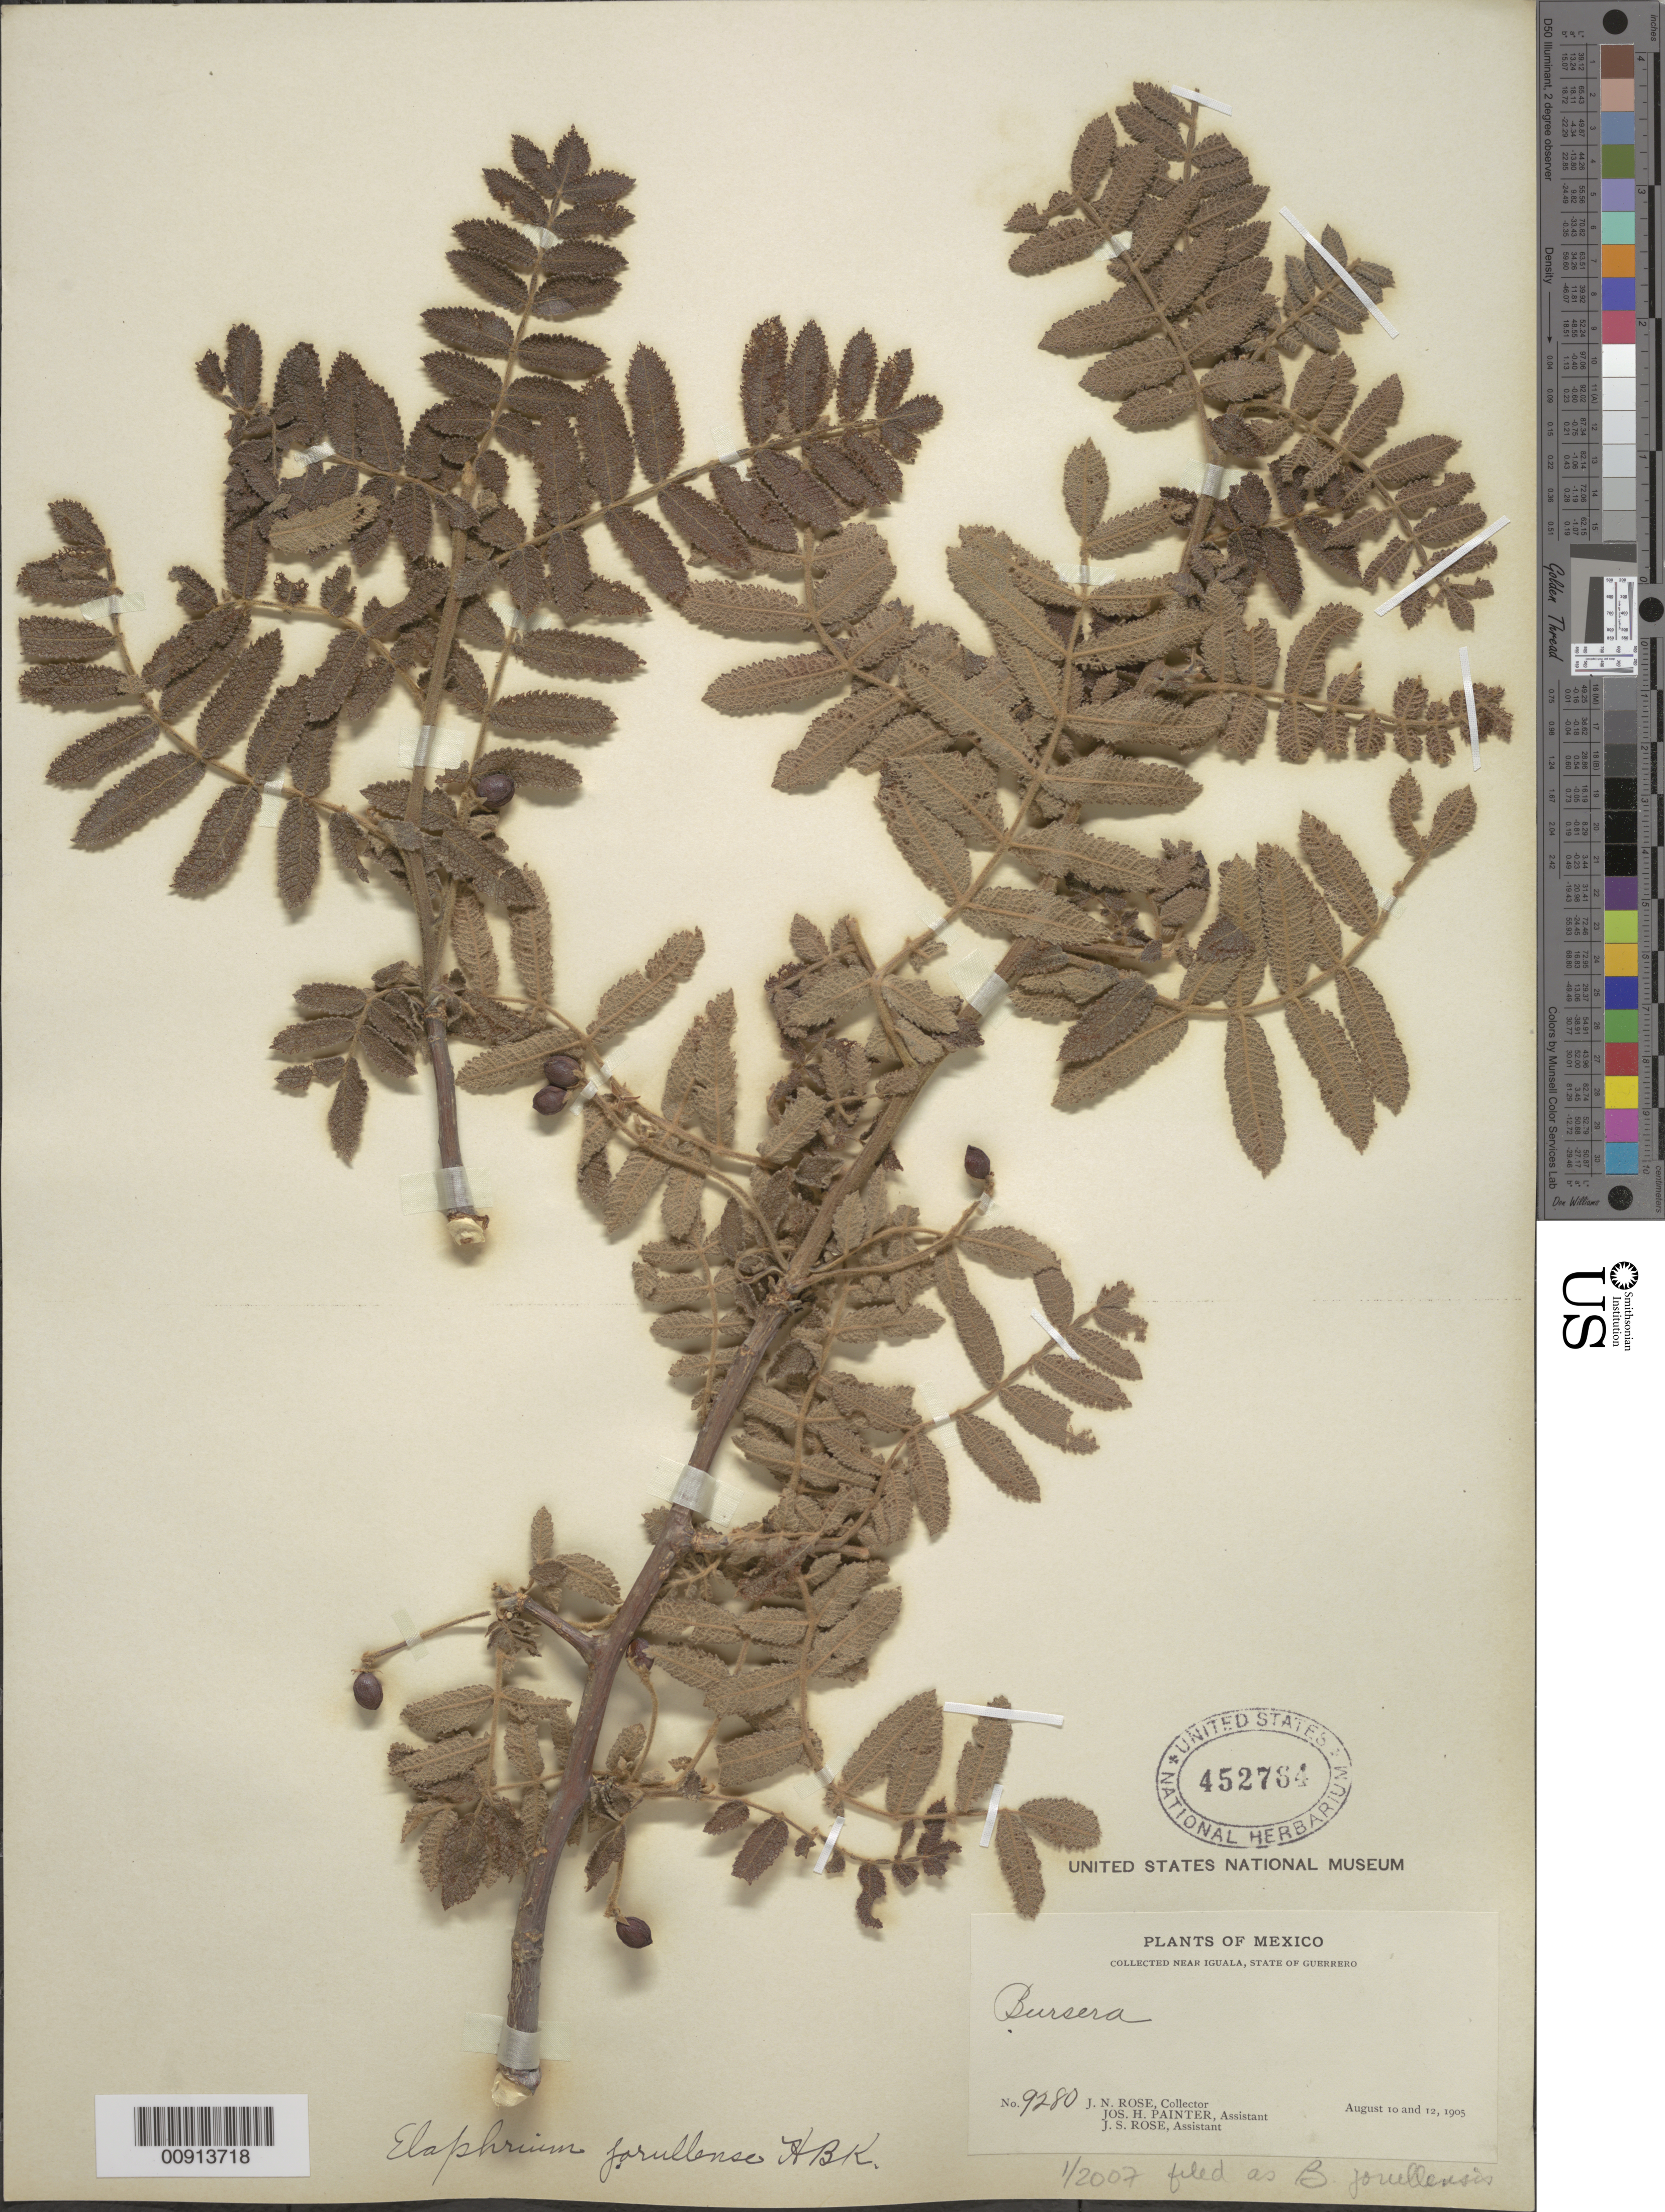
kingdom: Plantae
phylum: Tracheophyta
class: Magnoliopsida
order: Sapindales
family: Burseraceae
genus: Bursera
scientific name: Bursera jorullensis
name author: (Kunth) Engl.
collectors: J. N. Rose, J. H. Painter & J. S. Rose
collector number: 9280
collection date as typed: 10 Aug 1905 to 12 Aug 1905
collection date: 1905-08-10/1905-08-12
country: Mexico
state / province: Guerrero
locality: Near Iguala, Guerrero.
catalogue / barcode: US 452764